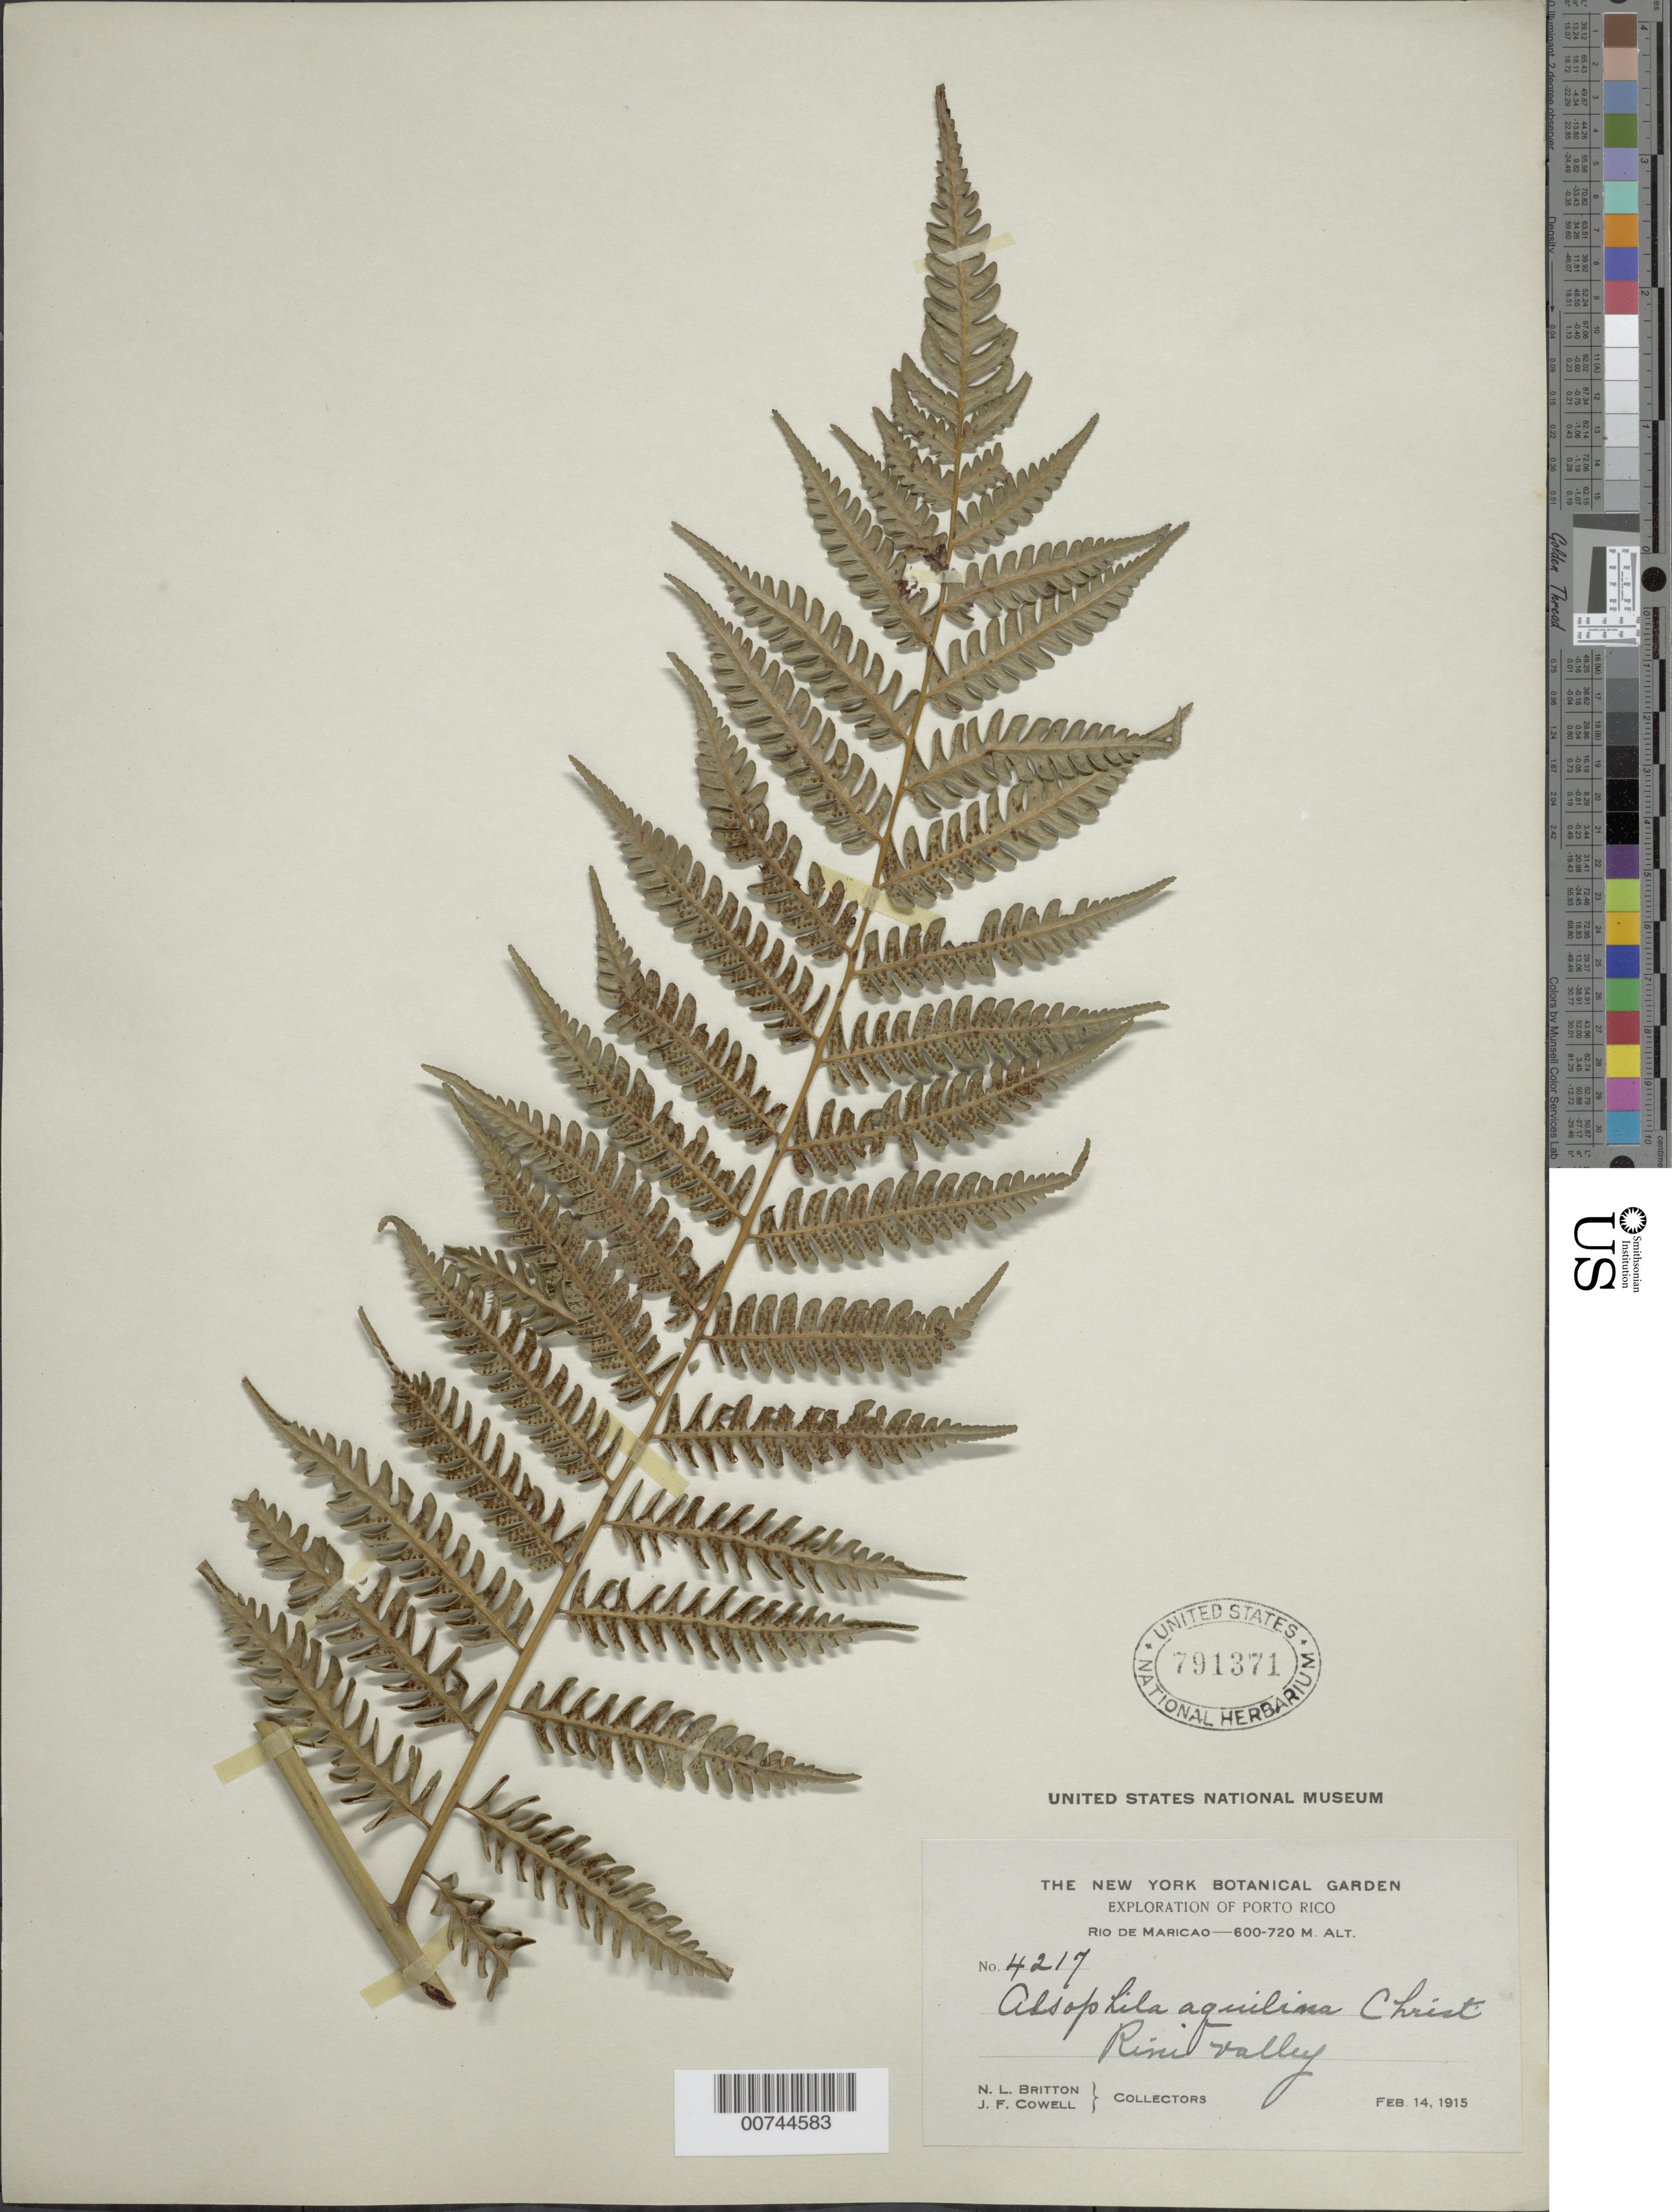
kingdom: Plantae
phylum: Tracheophyta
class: Polypodiopsida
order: Cyatheales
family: Cyatheaceae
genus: Cyathea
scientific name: Cyathea parvula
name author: (Jenman) Domin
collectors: N. Britton & J. F. Cowell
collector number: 4217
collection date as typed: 14 Feb 1915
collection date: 1915-02-14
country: Puerto Rico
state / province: Maricao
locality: Rio Maricao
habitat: River valley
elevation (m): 600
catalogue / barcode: US 791371